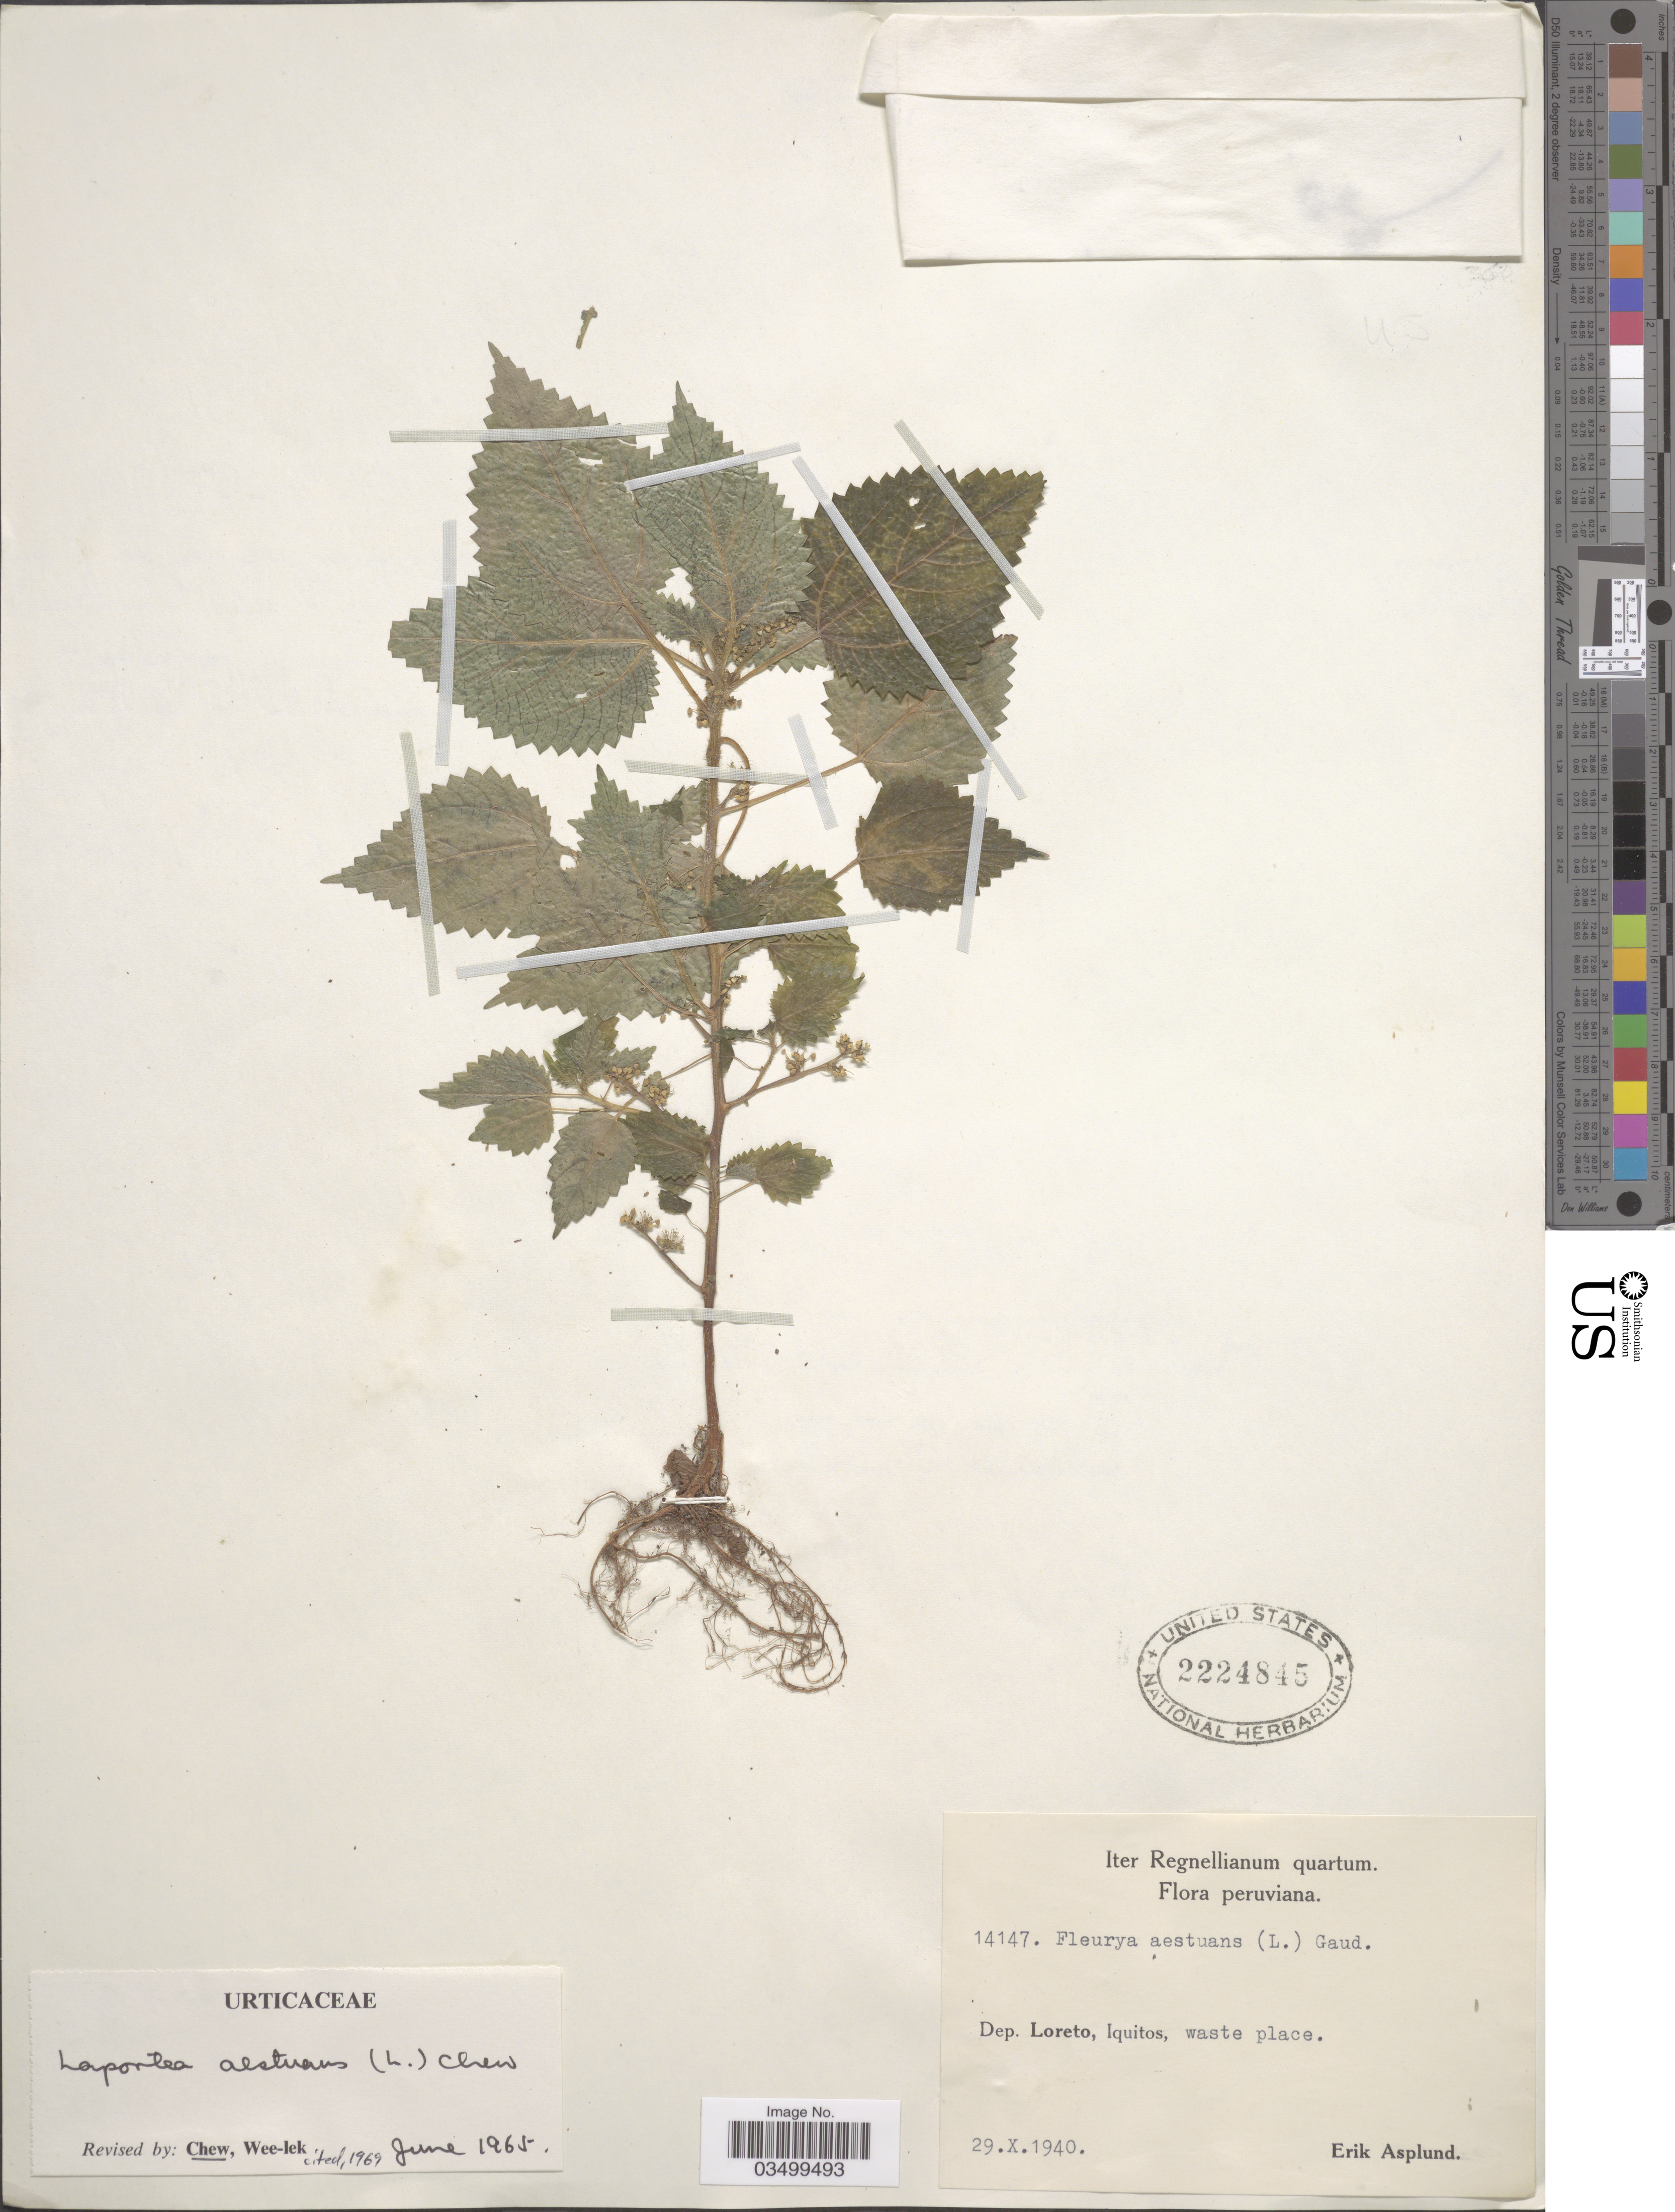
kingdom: Plantae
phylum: Tracheophyta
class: Magnoliopsida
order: Rosales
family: Urticaceae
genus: Laportea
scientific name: Laportea aestuans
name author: (L.) Chew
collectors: E. Asplund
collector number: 14147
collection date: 1940-10-29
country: Peru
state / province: Loreto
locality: Dep. Loreto, Iquitos.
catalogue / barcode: US 2224845